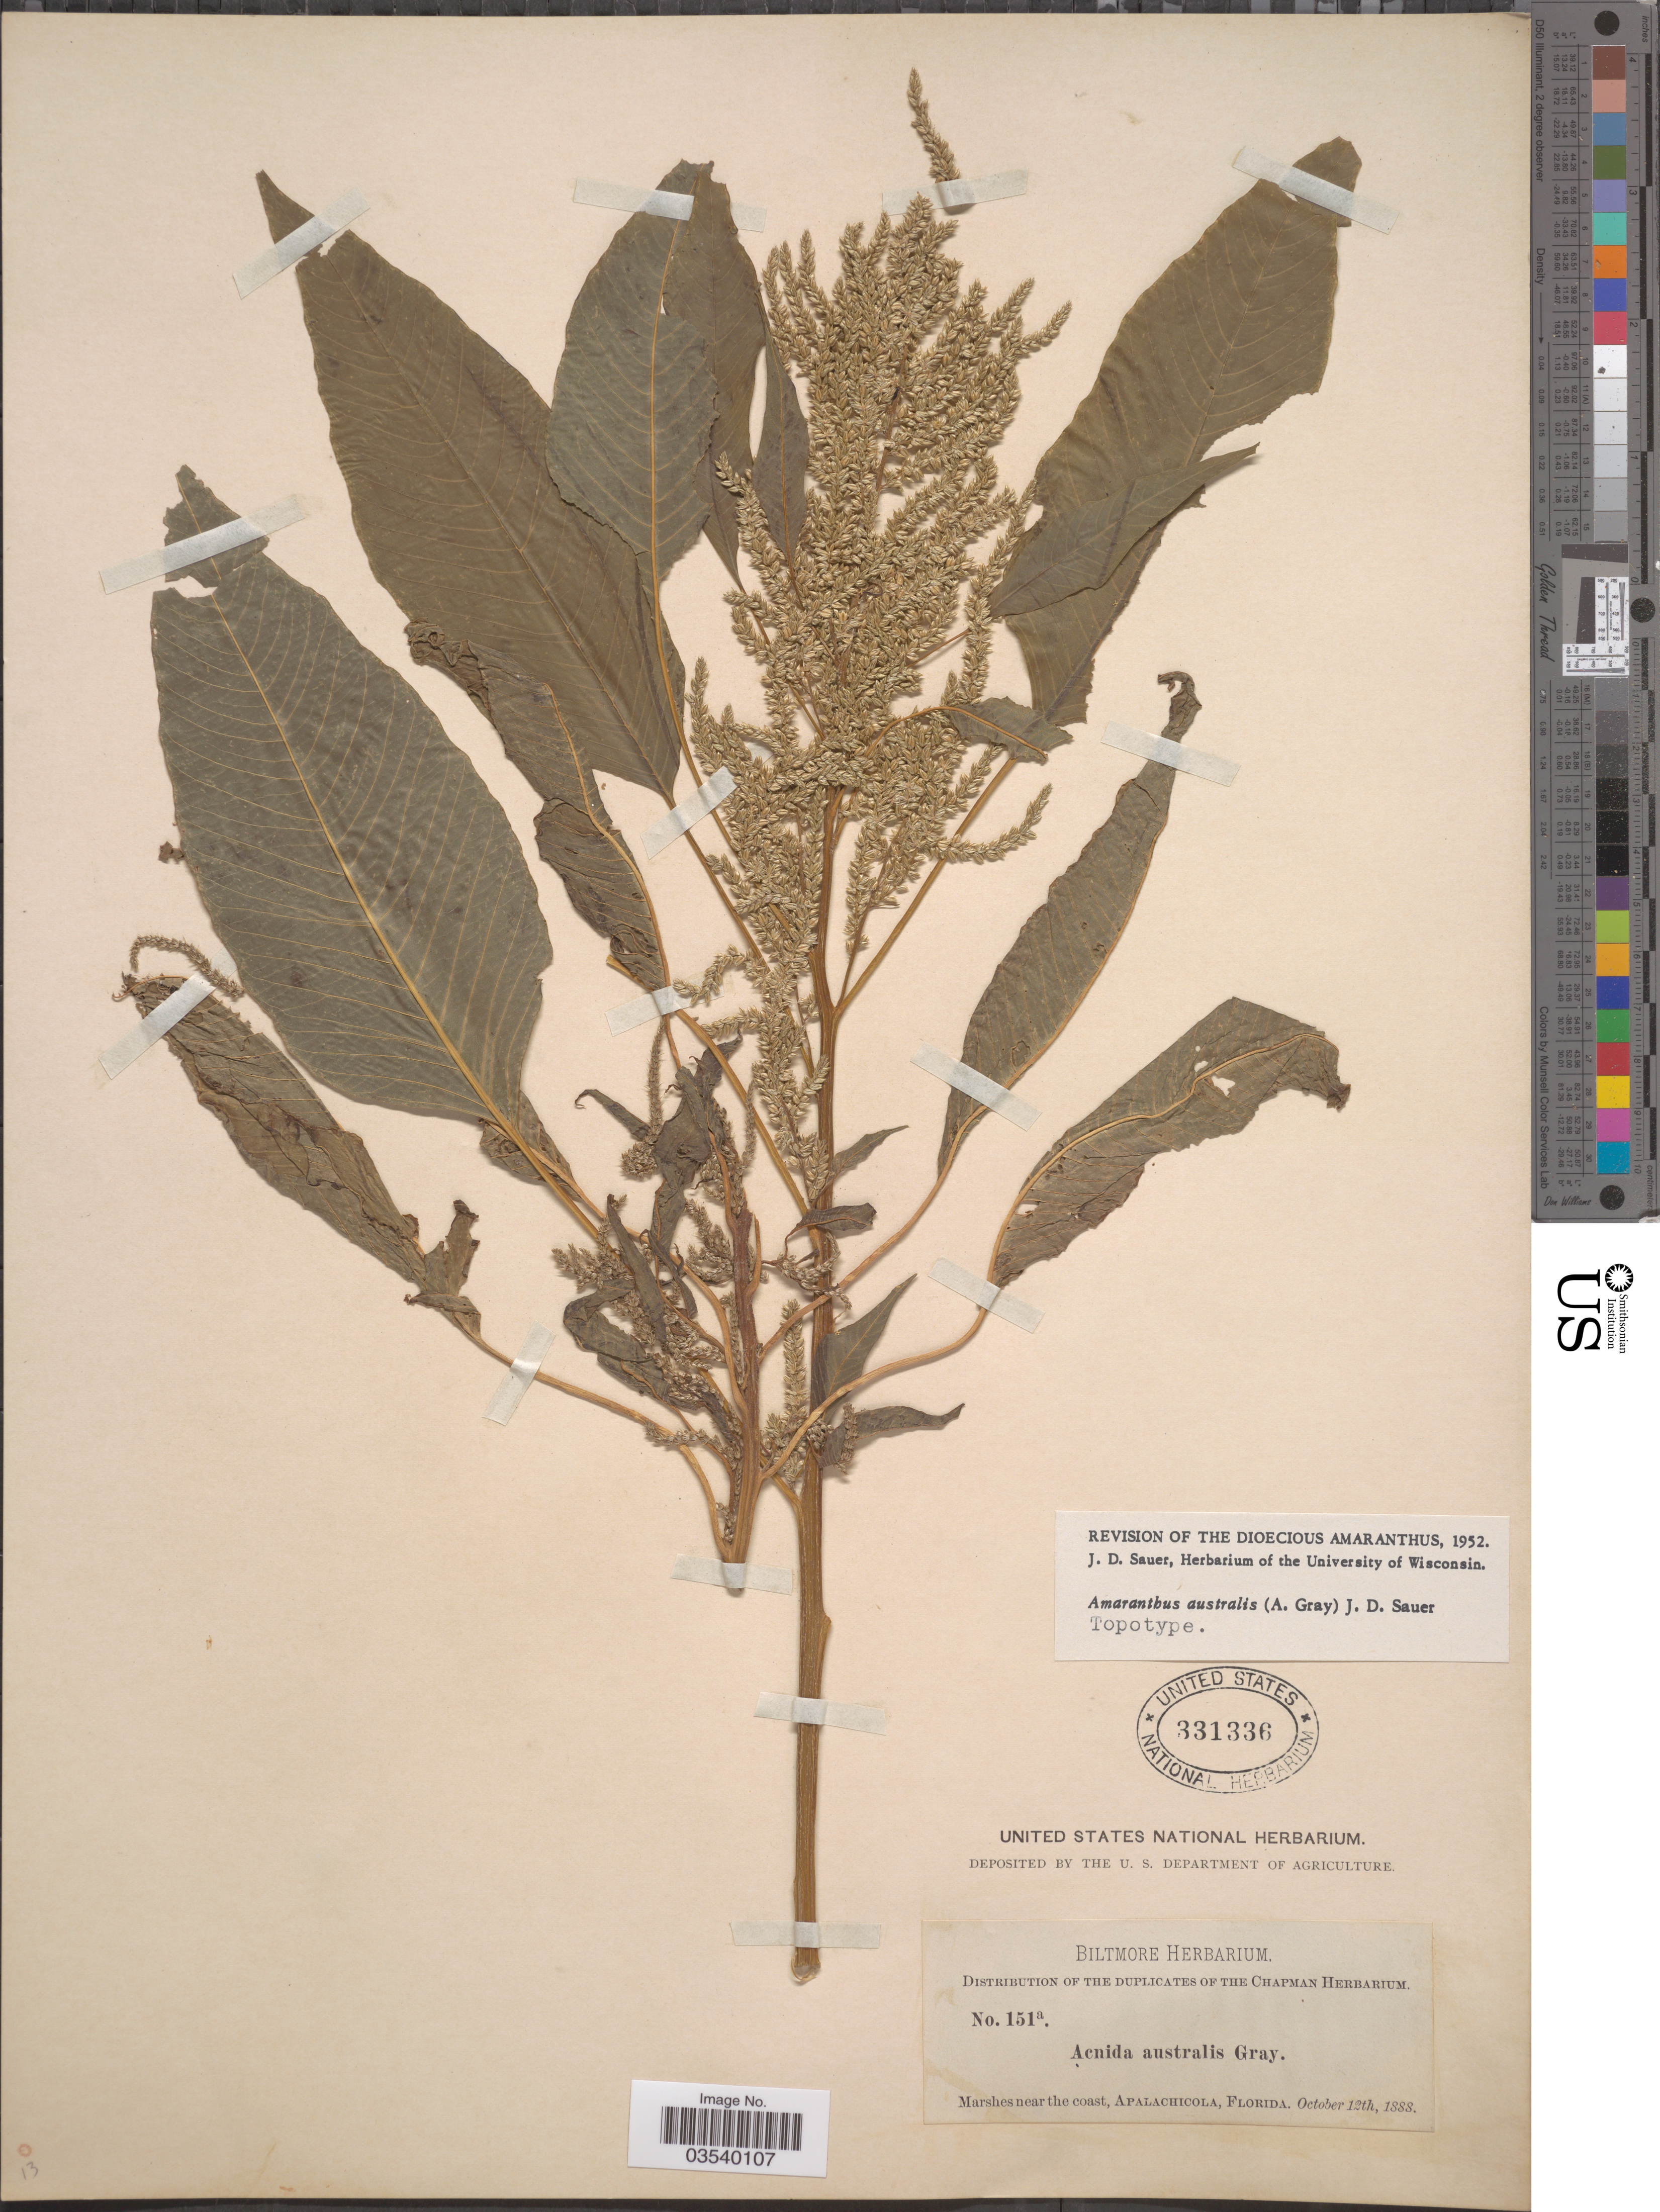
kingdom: Plantae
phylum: Tracheophyta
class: Magnoliopsida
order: Caryophyllales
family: Amaranthaceae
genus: Amaranthus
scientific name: Amaranthus australis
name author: (A. Gray) J.D. Sauer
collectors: ex herb. Biltmore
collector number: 151a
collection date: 1888-10-12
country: United States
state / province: Florida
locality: Marshes near the coast, Apalachicola.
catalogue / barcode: US 331336